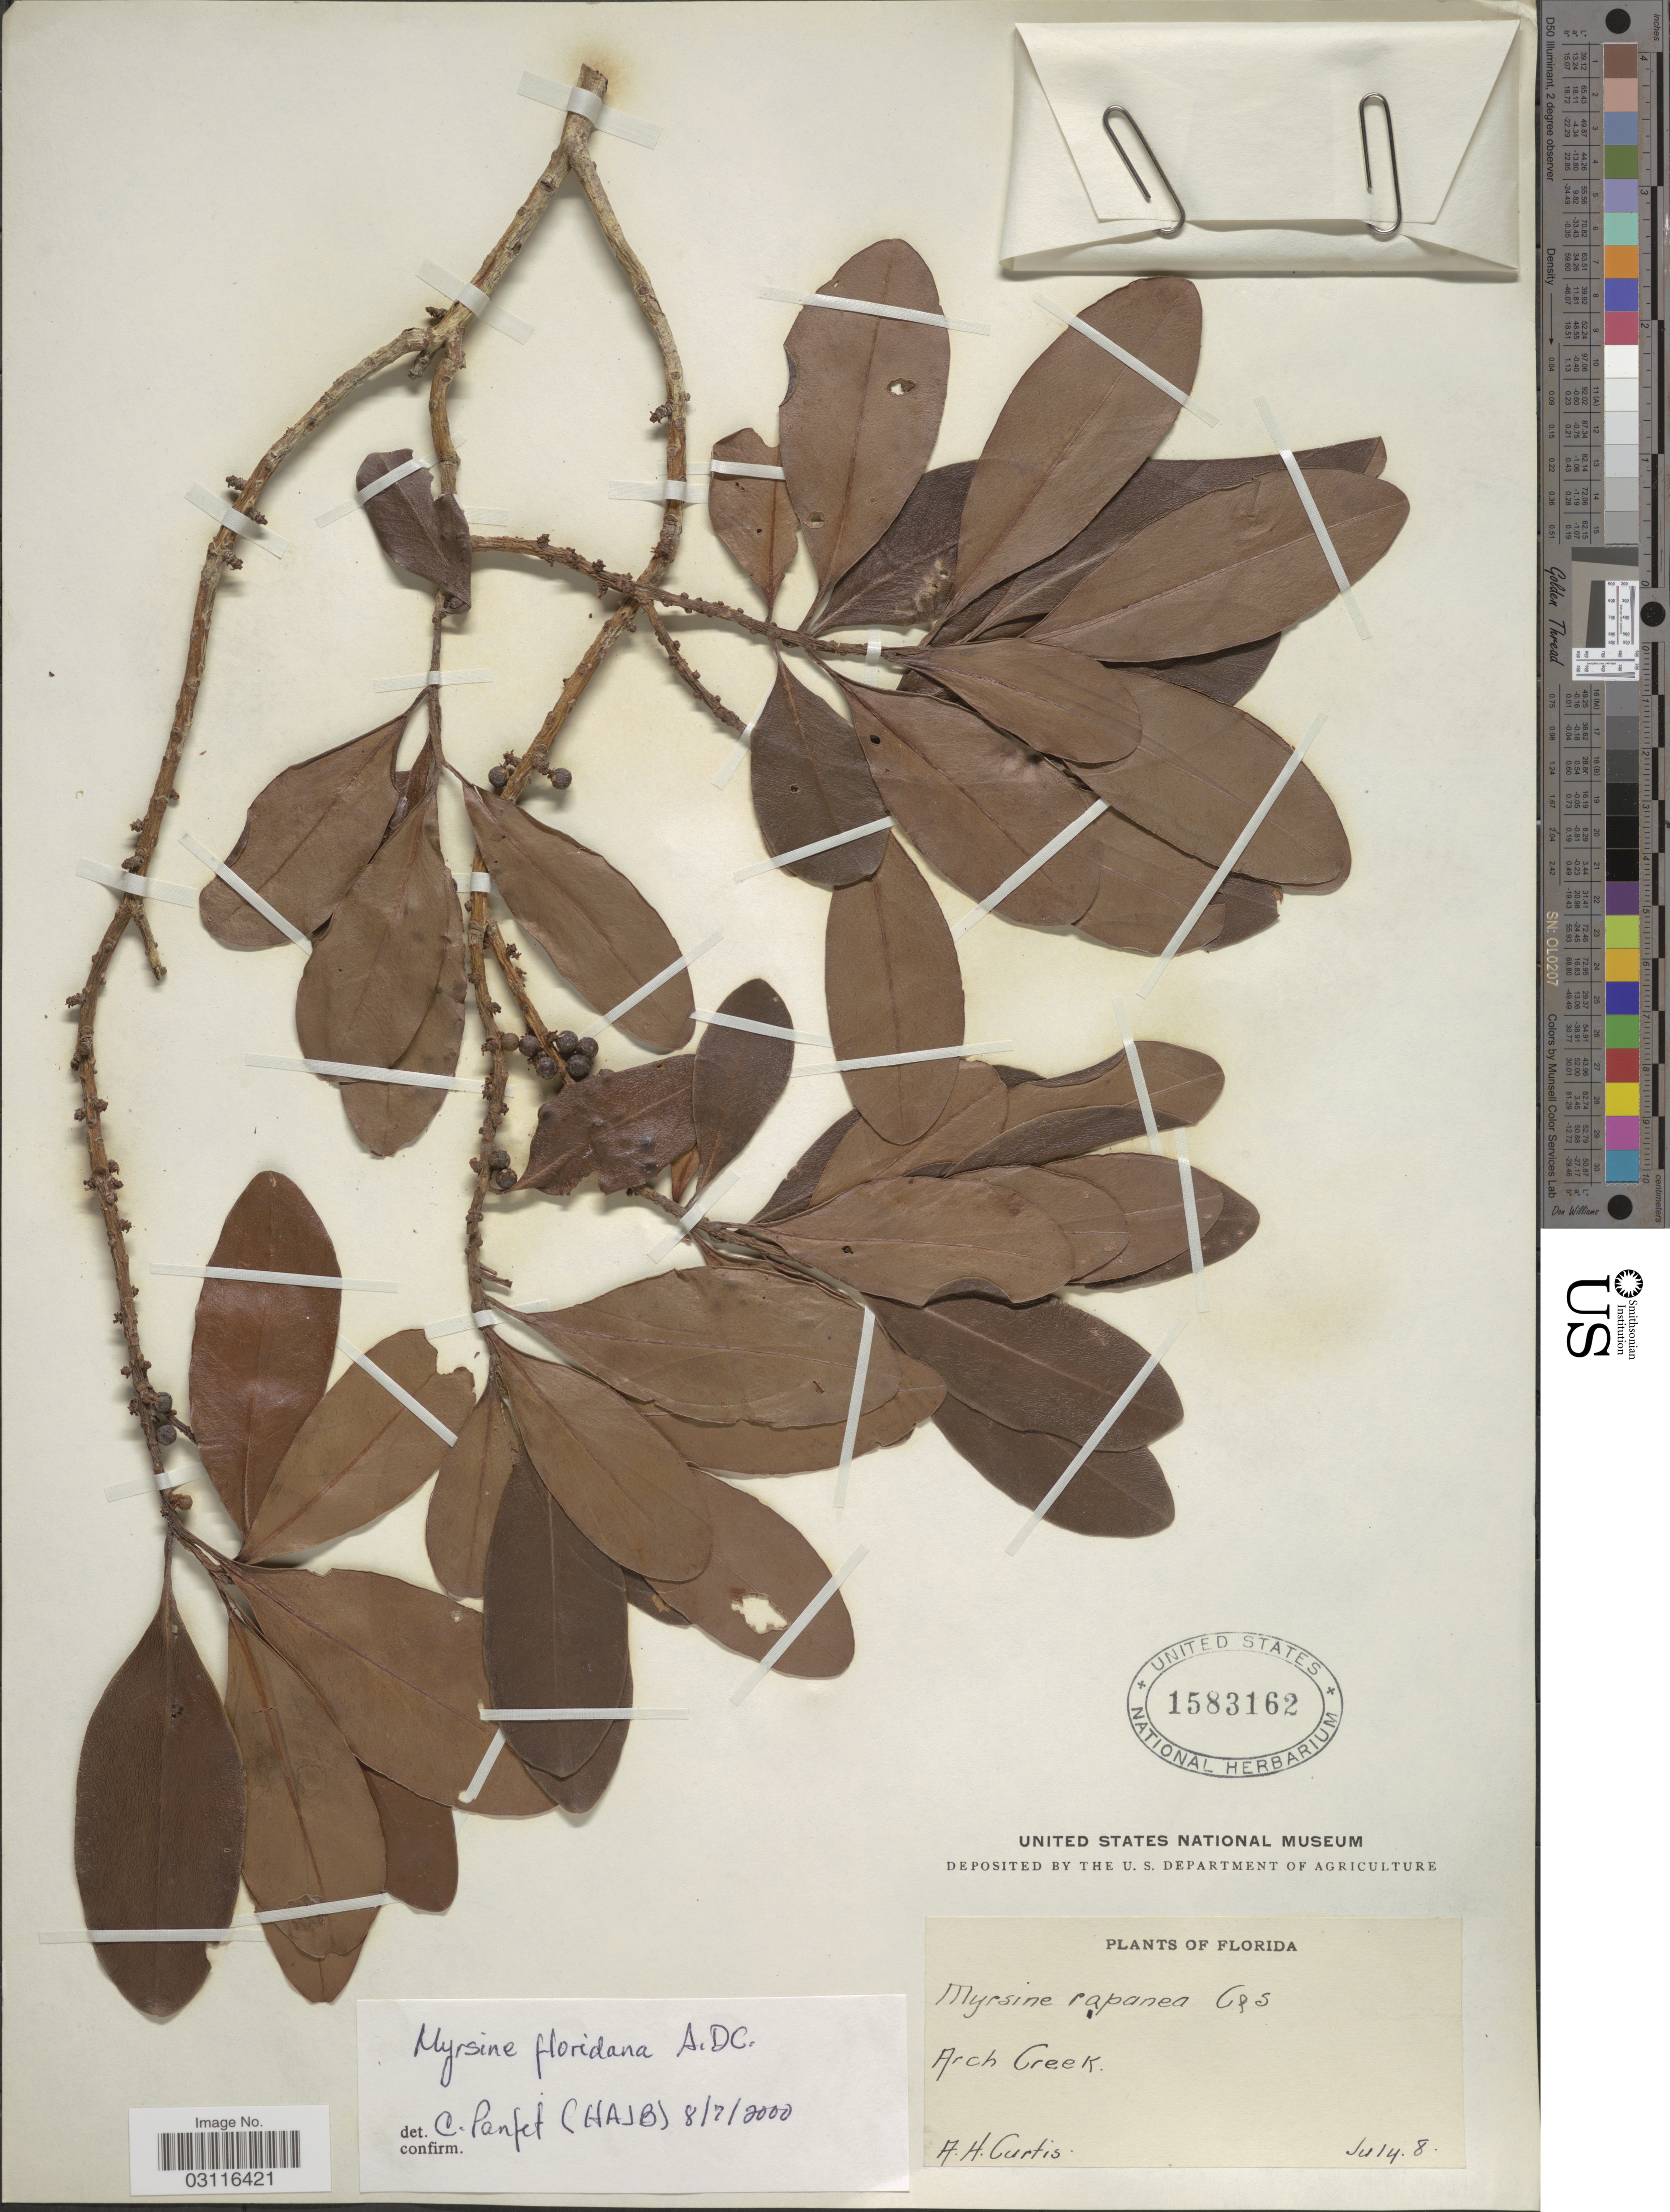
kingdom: Plantae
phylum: Tracheophyta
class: Magnoliopsida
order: Ericales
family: Primulaceae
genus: Myrsine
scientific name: Myrsine floridana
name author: A. DC.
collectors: A. Curtis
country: United States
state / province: Florida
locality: Arch Creek.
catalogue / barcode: US 1583162